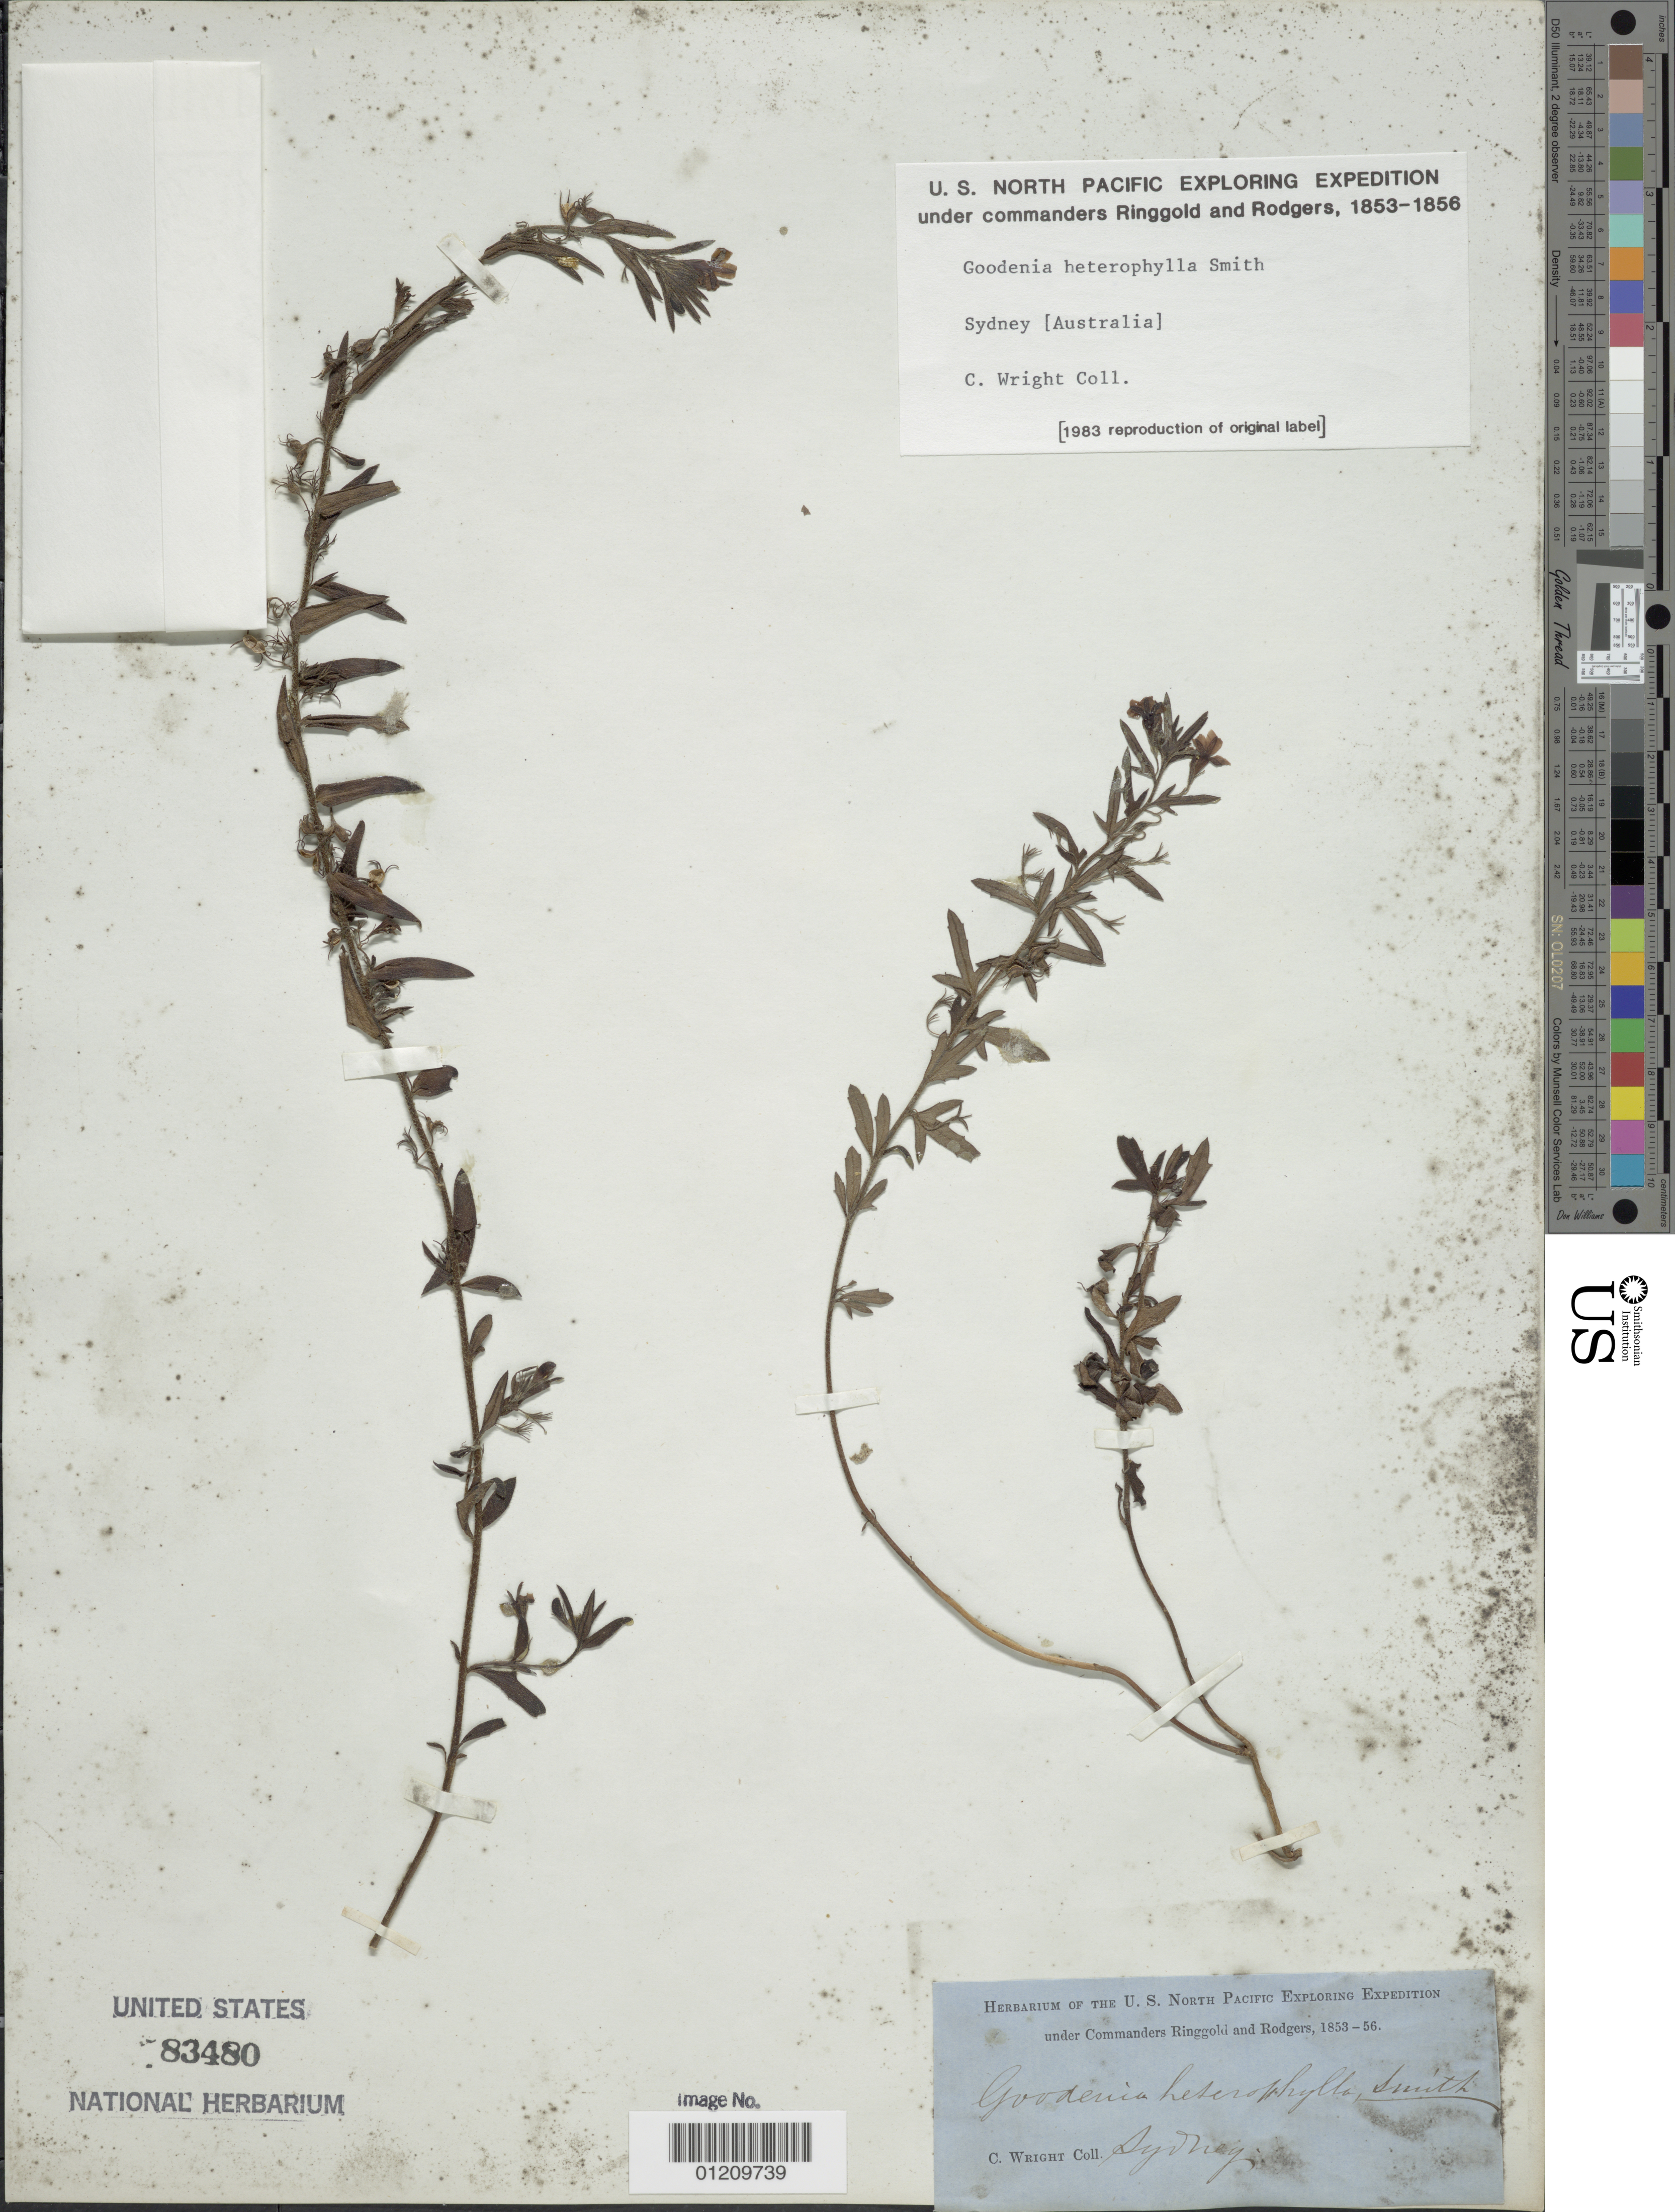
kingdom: Plantae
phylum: Tracheophyta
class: Magnoliopsida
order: Asterales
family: Goodeniaceae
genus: Goodenia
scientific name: Goodenia heterophylla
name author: Sw.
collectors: C. Wright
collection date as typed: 1853 to -- -- 1856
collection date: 1853/1856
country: Australia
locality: Sydney.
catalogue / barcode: US 83480